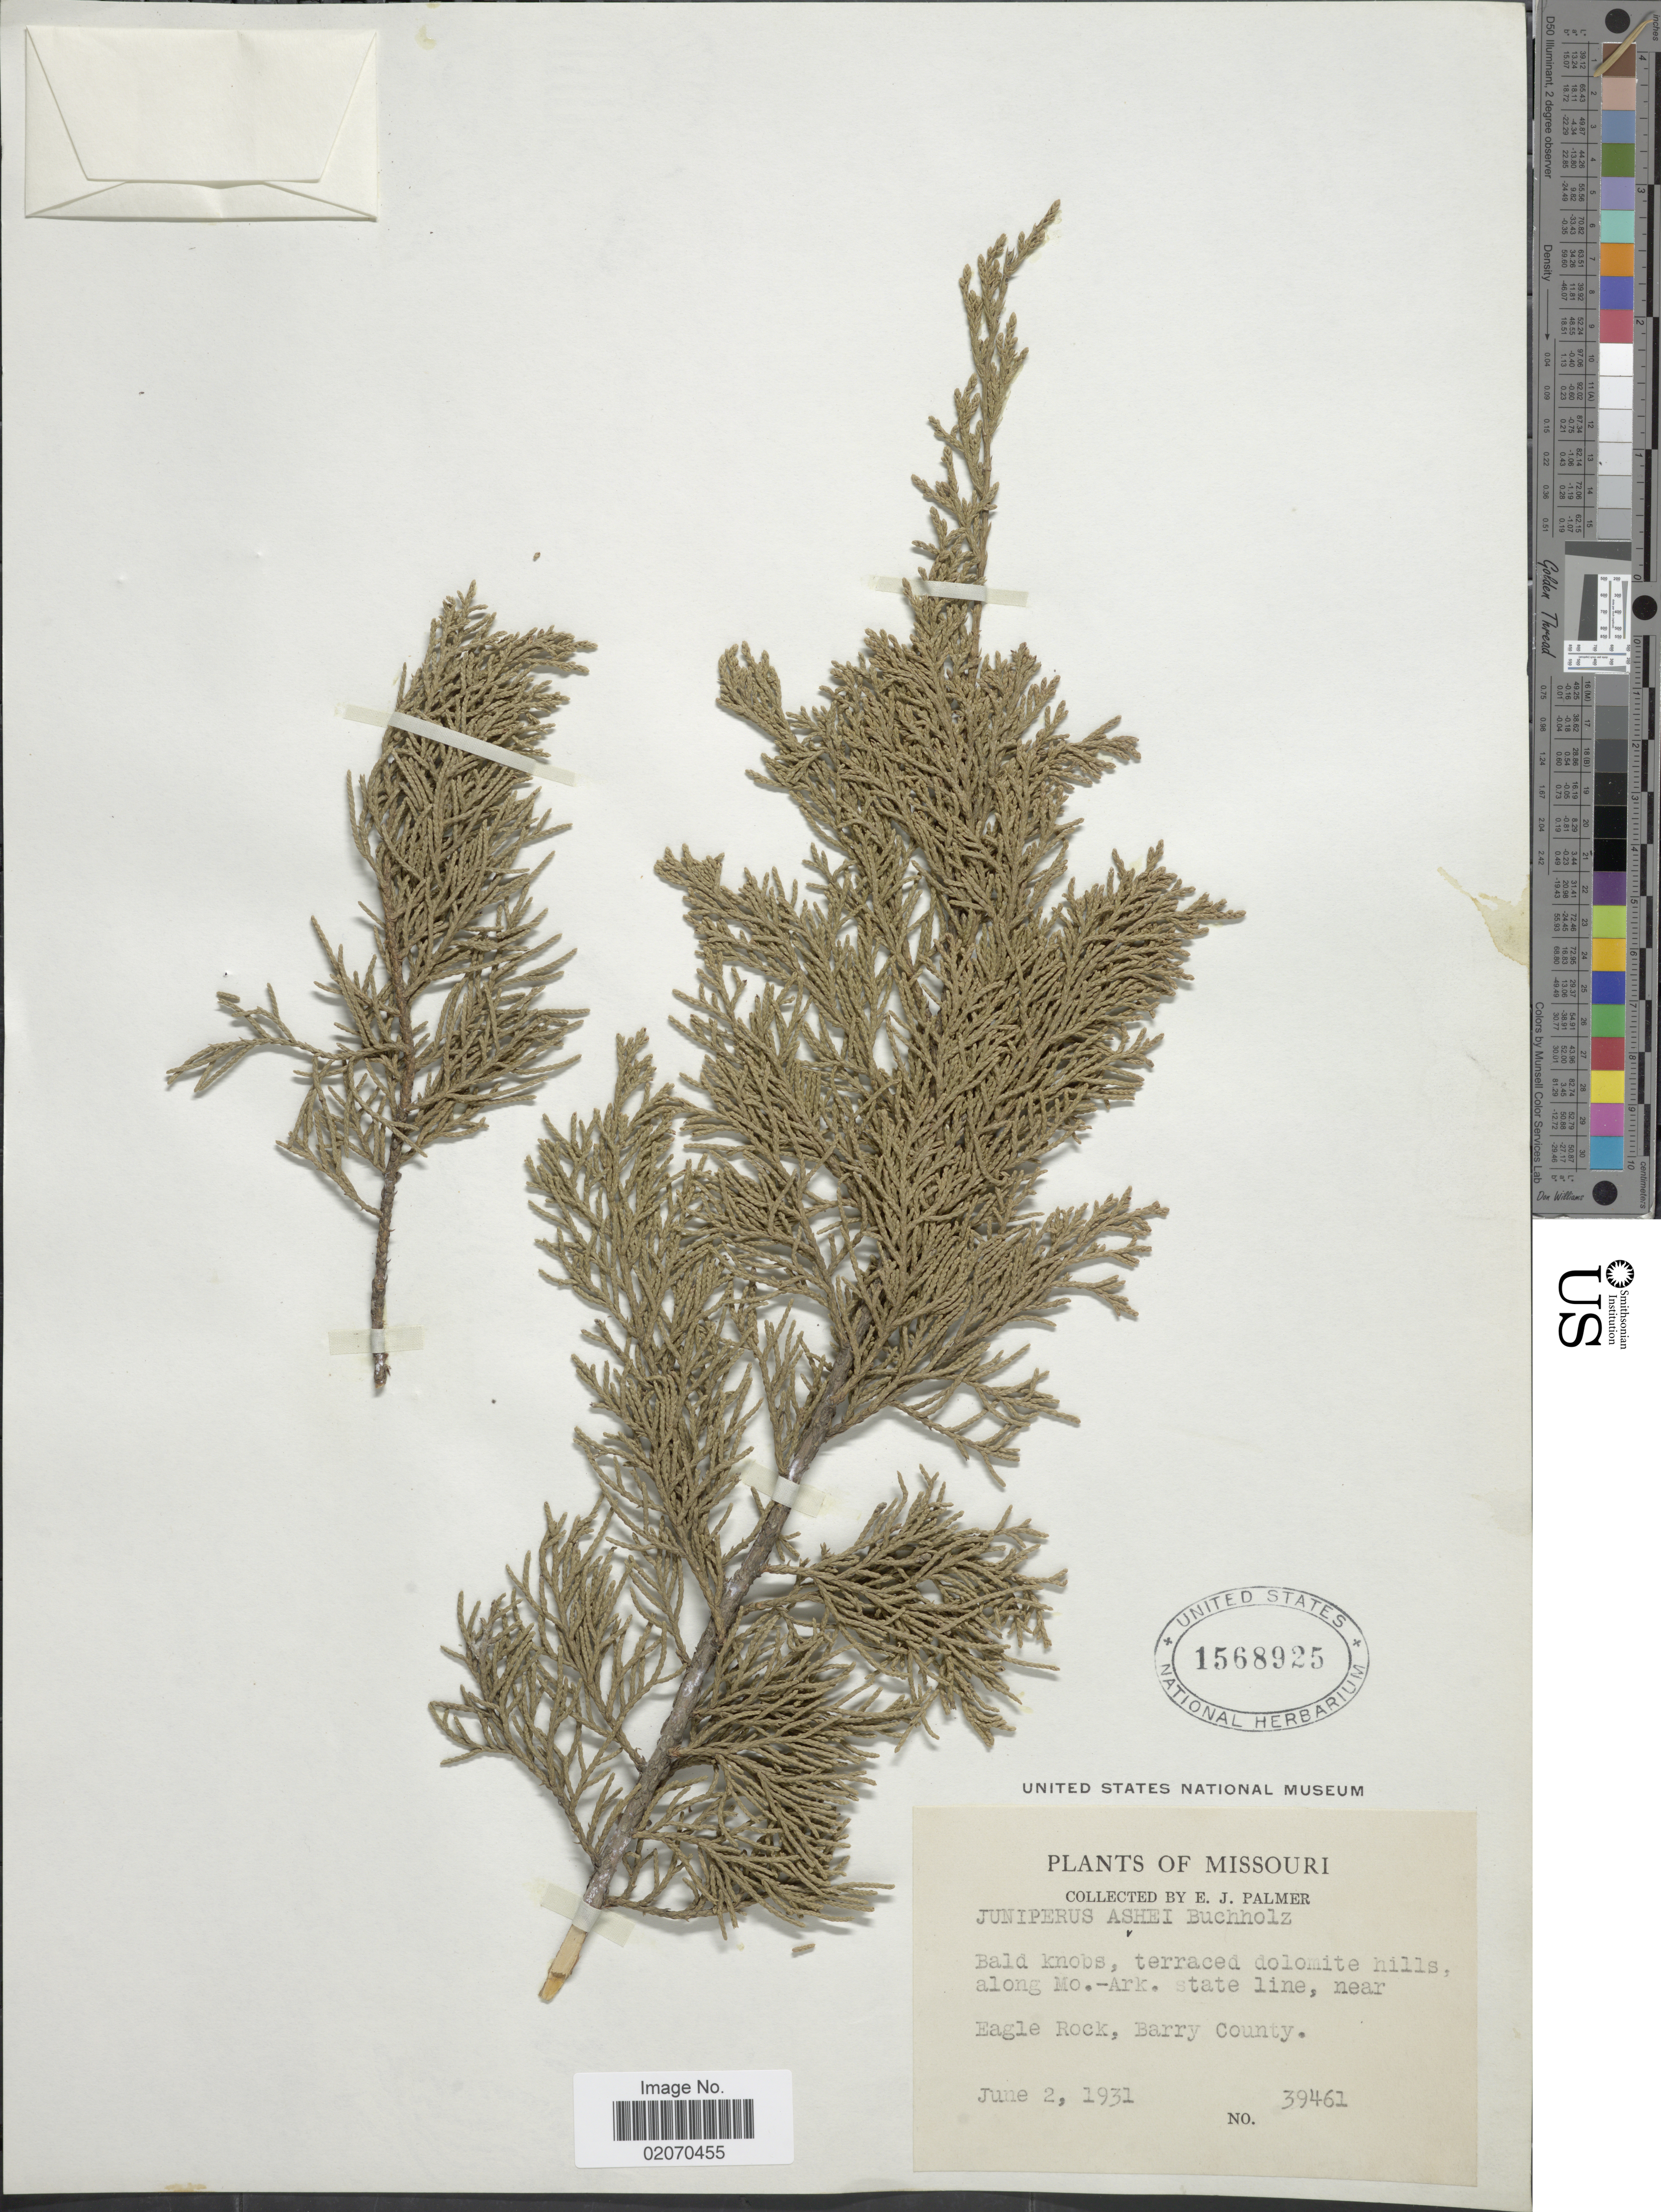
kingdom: Plantae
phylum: Tracheophyta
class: Pinopsida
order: Pinales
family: Cupressaceae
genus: Juniperus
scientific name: Juniperus ashei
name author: J. Buchholz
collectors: E. J. Palmer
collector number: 39461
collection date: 1931-06-02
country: United States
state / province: Missouri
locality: Along Mo.-Ark. state line, near Eagle Rock, Barry County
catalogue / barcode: US 1568925